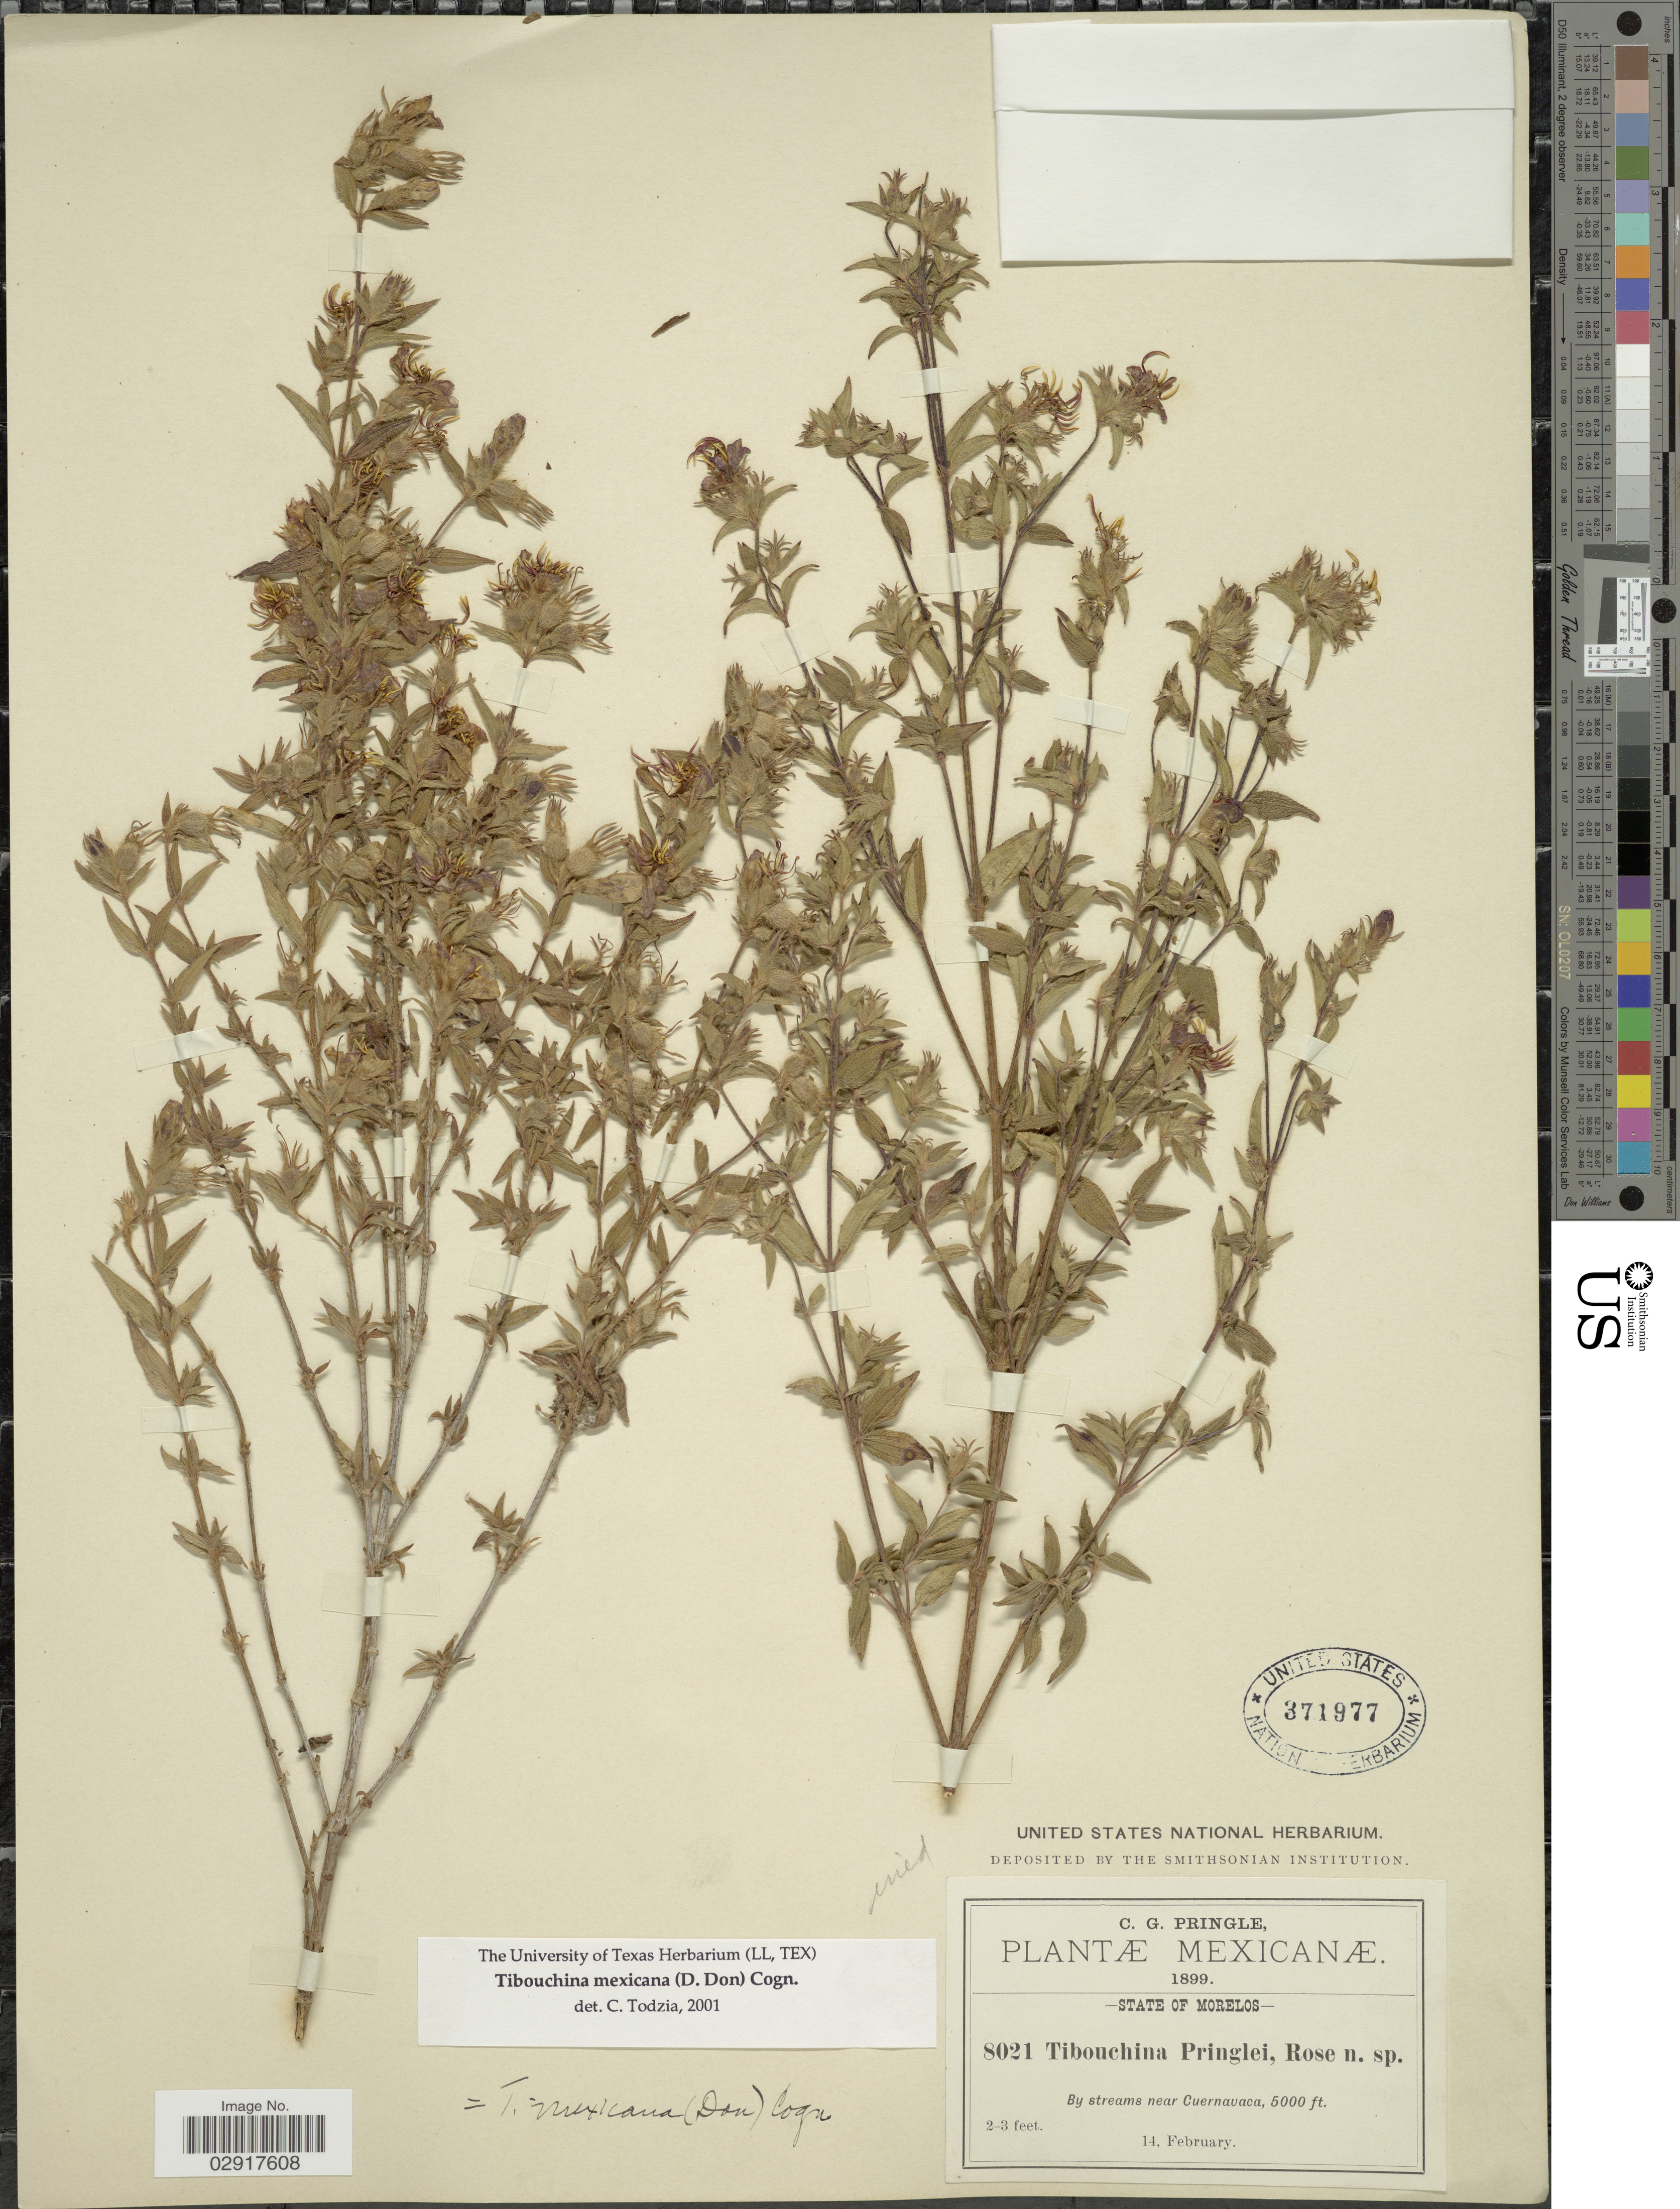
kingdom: Plantae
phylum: Tracheophyta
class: Magnoliopsida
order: Myrtales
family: Melastomataceae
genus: Chaetogastra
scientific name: Chaetogastra tortuosa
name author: (Bonpl.) DC.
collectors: C. G. Pringle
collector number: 8021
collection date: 1899-02-14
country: Mexico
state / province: Morelos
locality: State of Morelos. By streams near Cuernavaca.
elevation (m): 1524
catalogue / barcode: US 371977